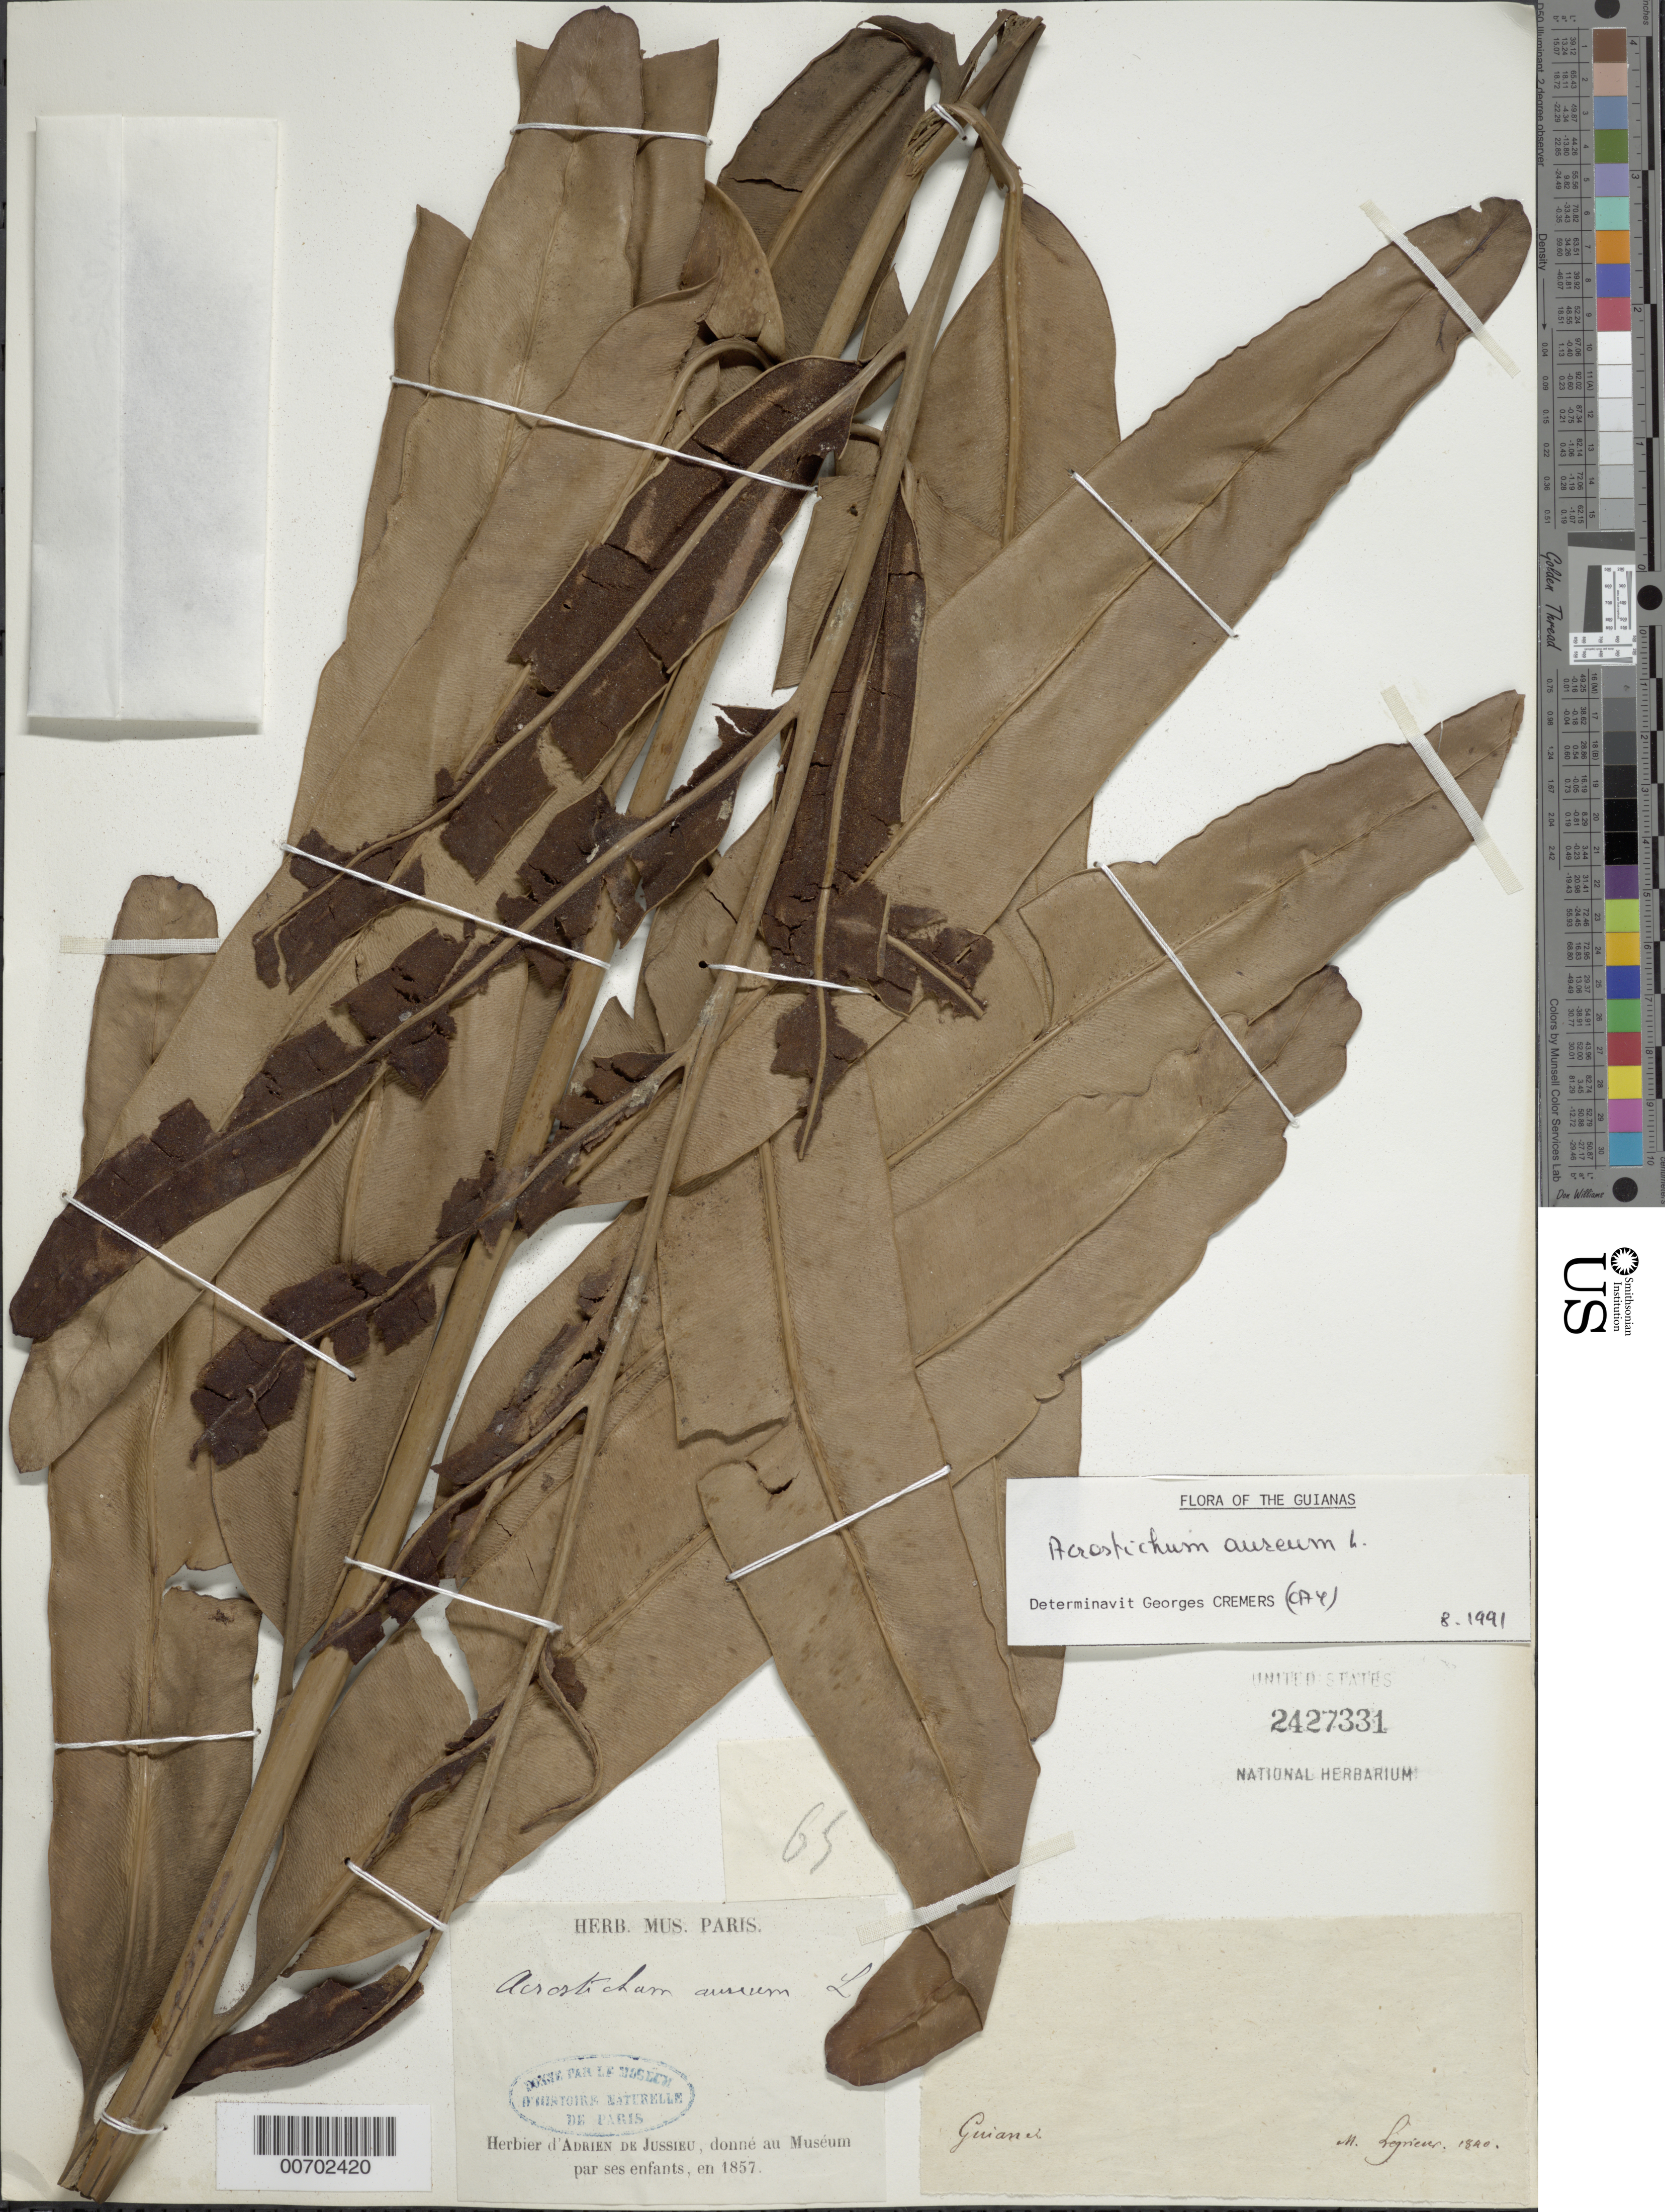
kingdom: Plantae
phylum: Tracheophyta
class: Polypodiopsida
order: Polypodiales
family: Pteridaceae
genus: Acrostichum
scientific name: Acrostichum aureum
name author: L.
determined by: Cremers, Georges A.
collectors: F. M. R. Leprieur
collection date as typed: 1840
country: French Guiana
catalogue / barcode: US 2427331